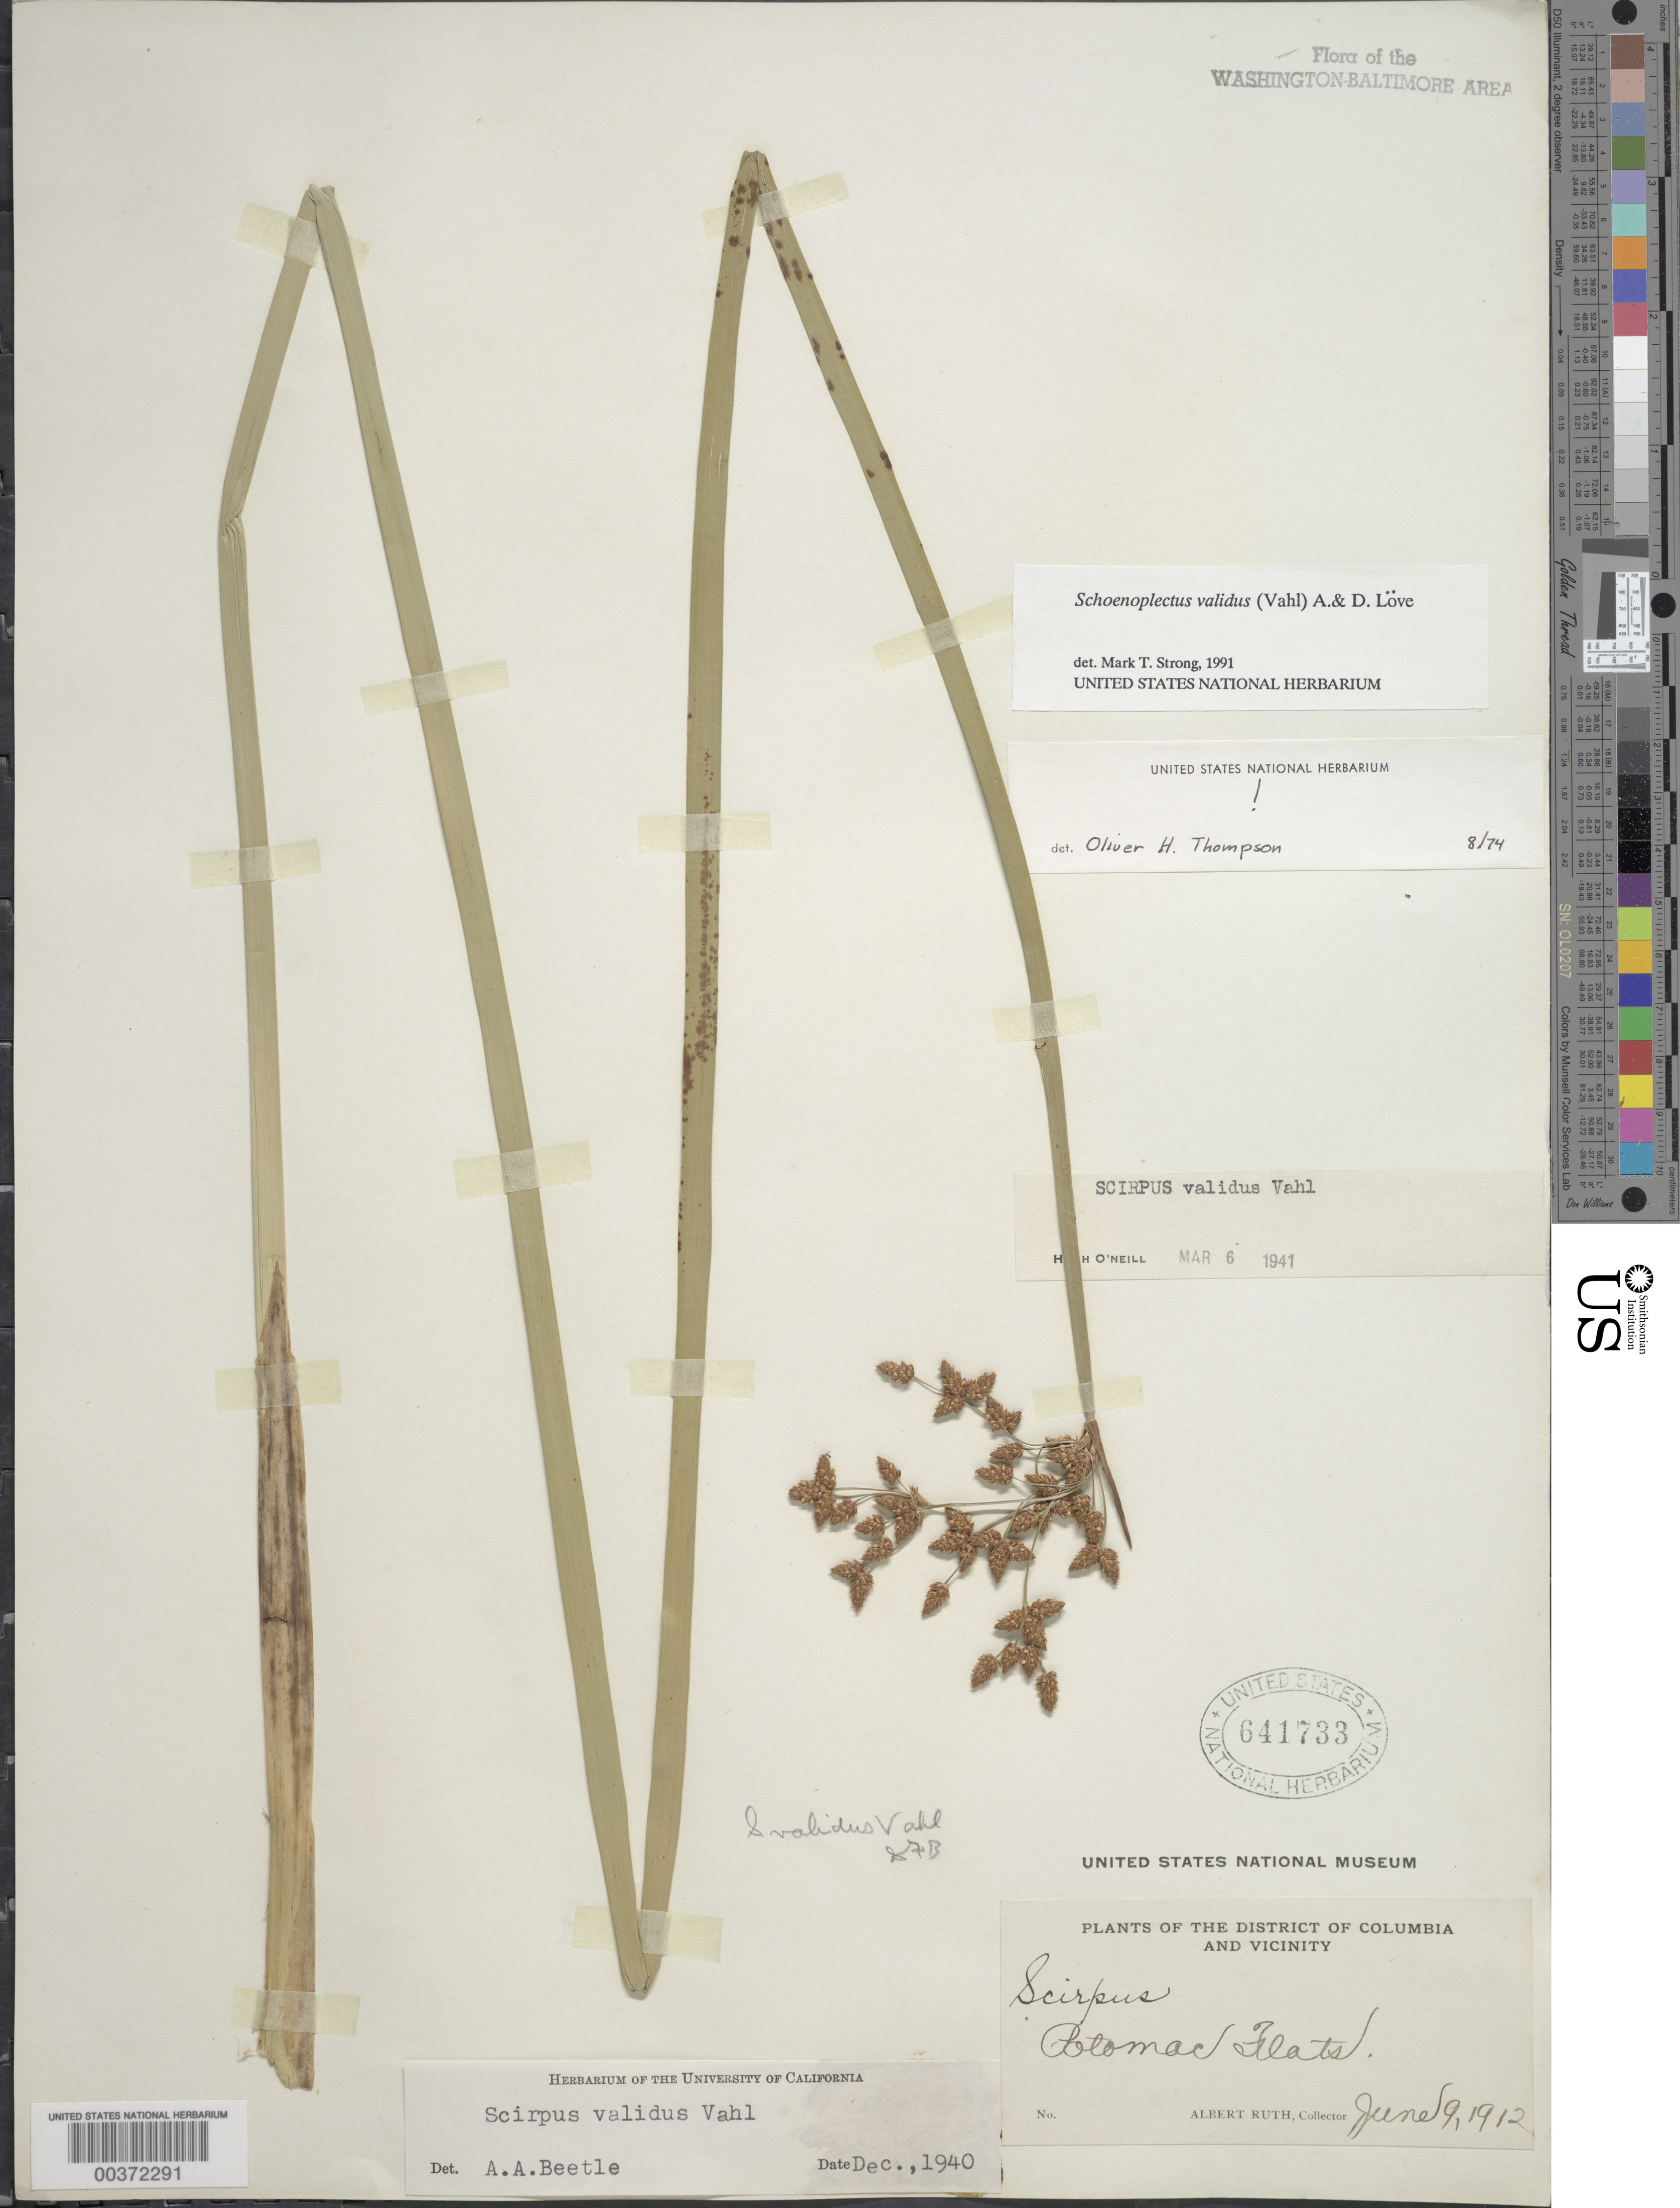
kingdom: Plantae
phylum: Tracheophyta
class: Liliopsida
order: Poales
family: Cyperaceae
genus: Schoenoplectus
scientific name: Schoenoplectus validus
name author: (Vahl) Á. Löve & D. Löve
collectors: A. Ruth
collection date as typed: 09 Jun 1912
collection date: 1912-06-09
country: United States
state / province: District of Columbia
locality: Potomac flats C. & O. Canal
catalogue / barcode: US 641733